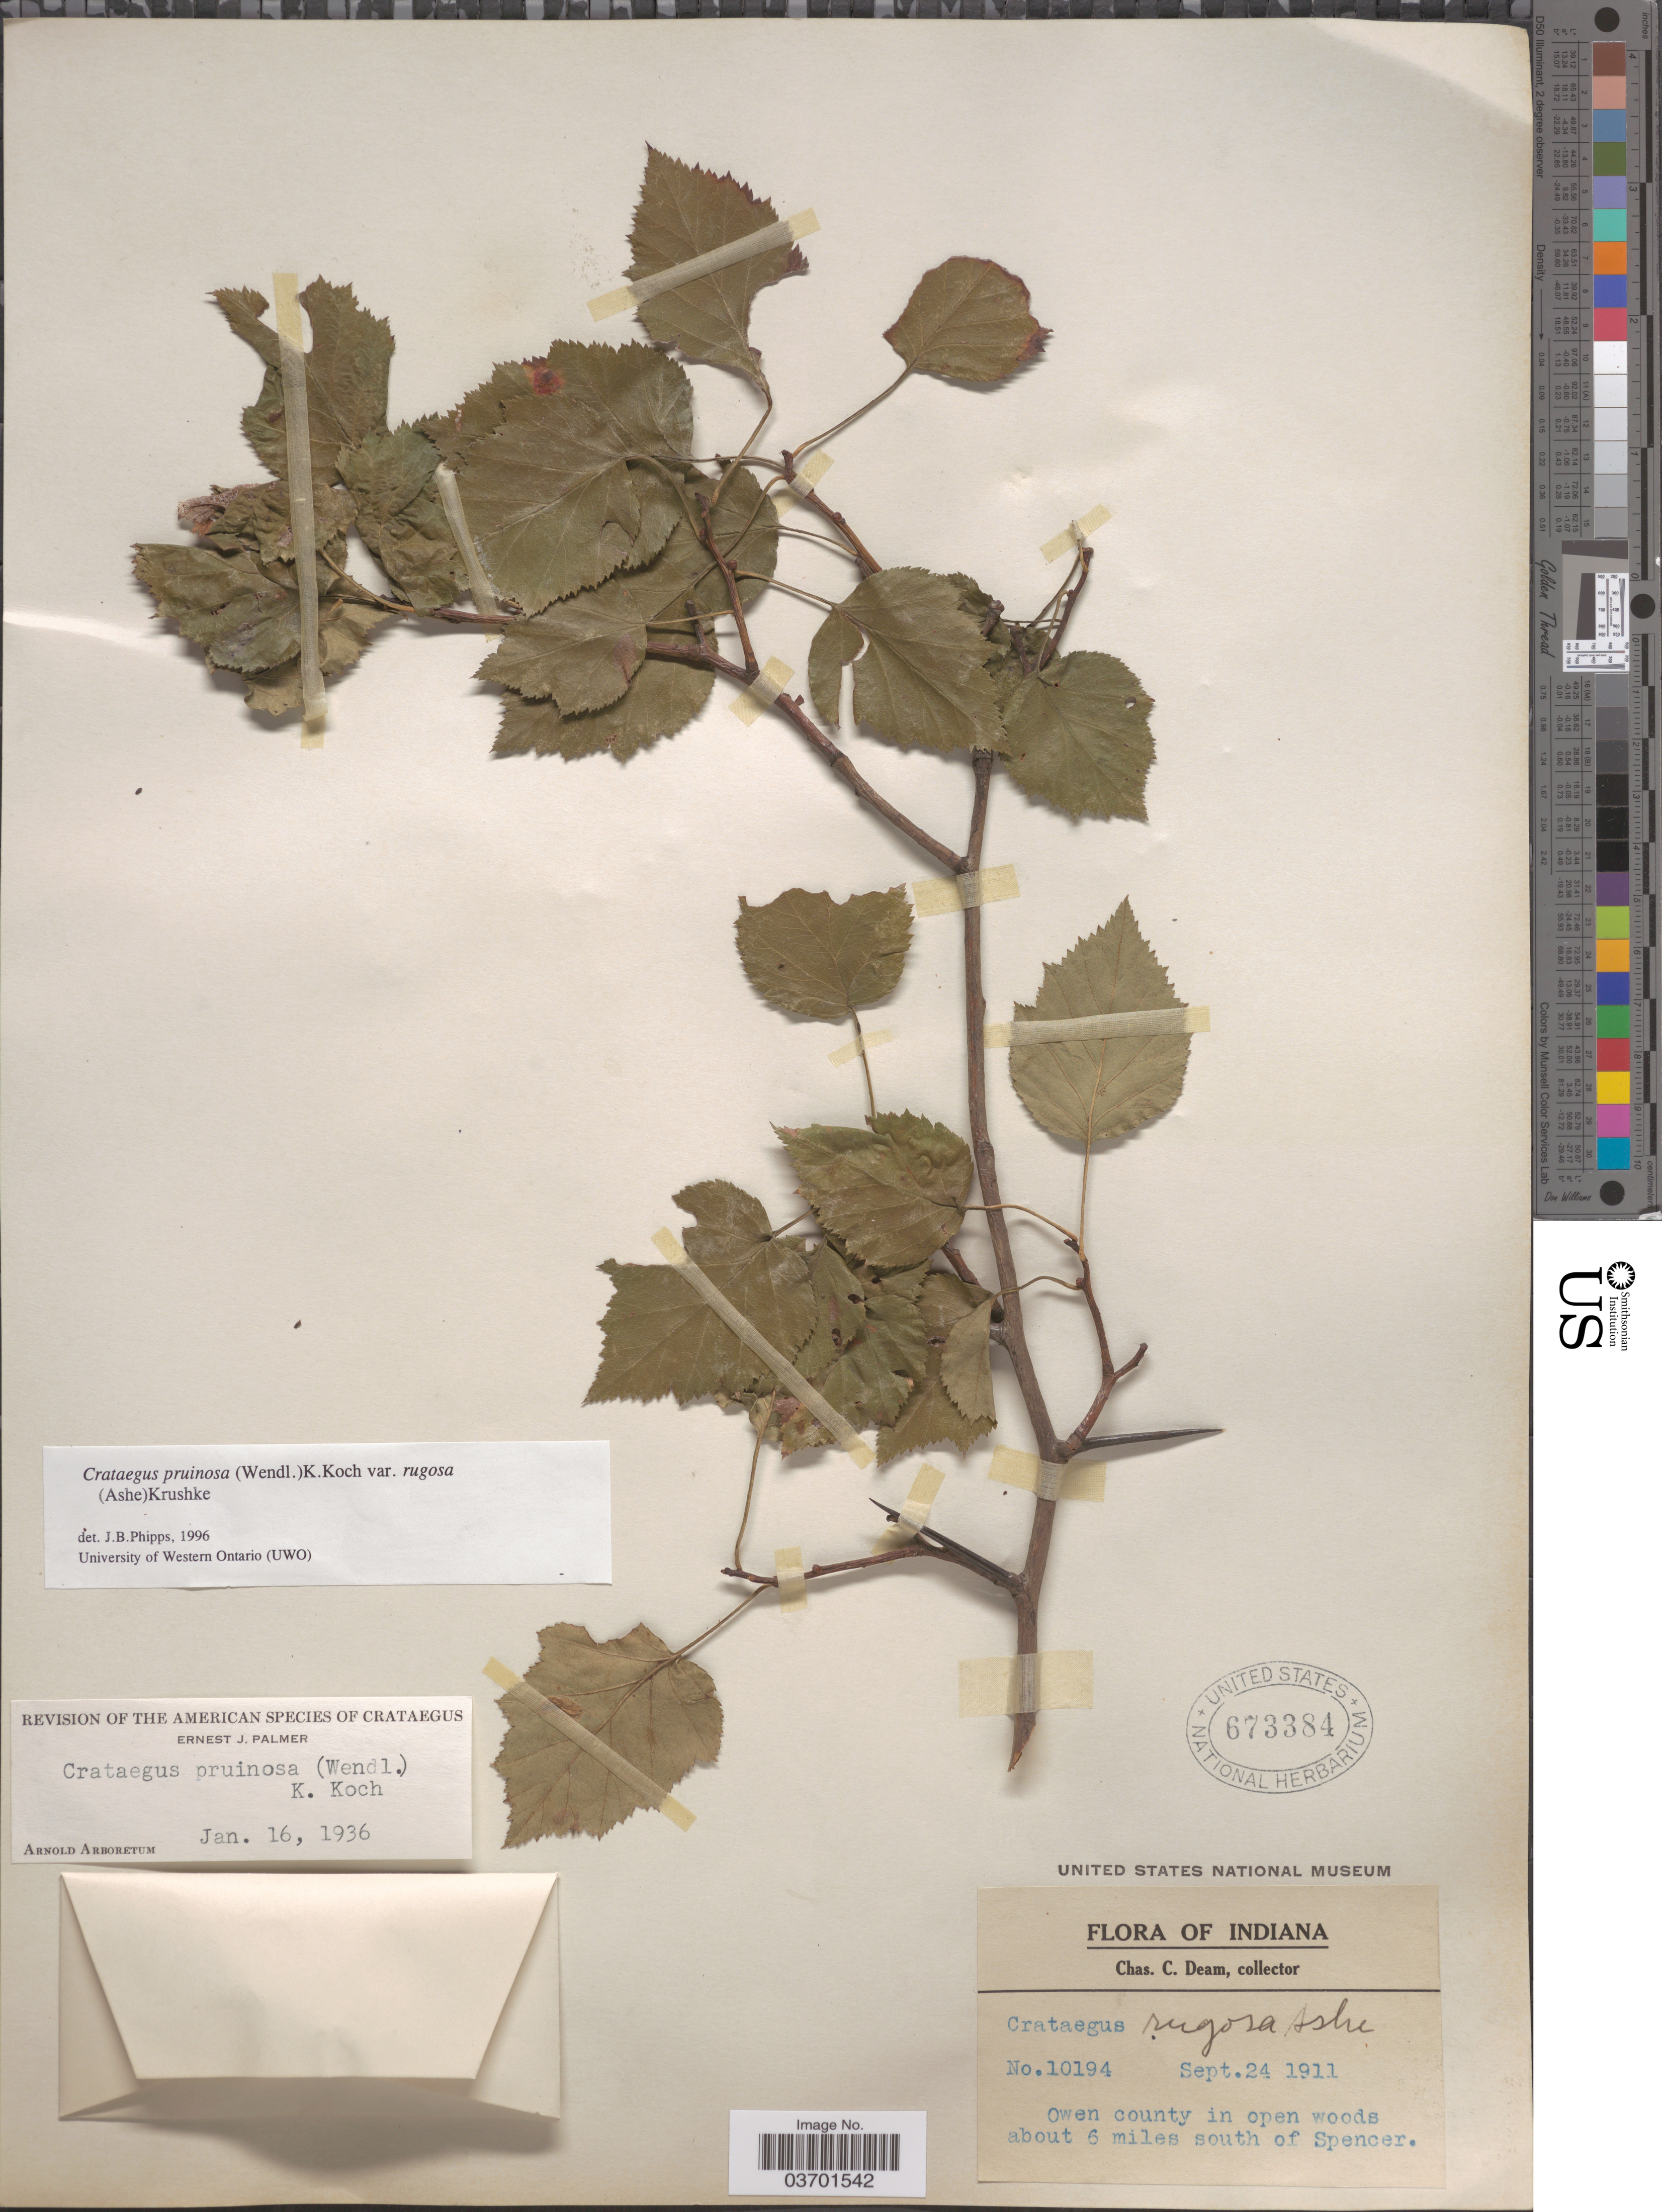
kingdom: Plantae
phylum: Tracheophyta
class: Magnoliopsida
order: Rosales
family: Rosaceae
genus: Crataegus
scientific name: Crataegus pruinosa var. rugosa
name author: (Ashe) Kruschke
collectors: C. C. Deam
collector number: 10194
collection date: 1911-09-24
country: United States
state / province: Indiana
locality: Owen county in open woods about 6 miles south of Spencer.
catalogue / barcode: US 673384